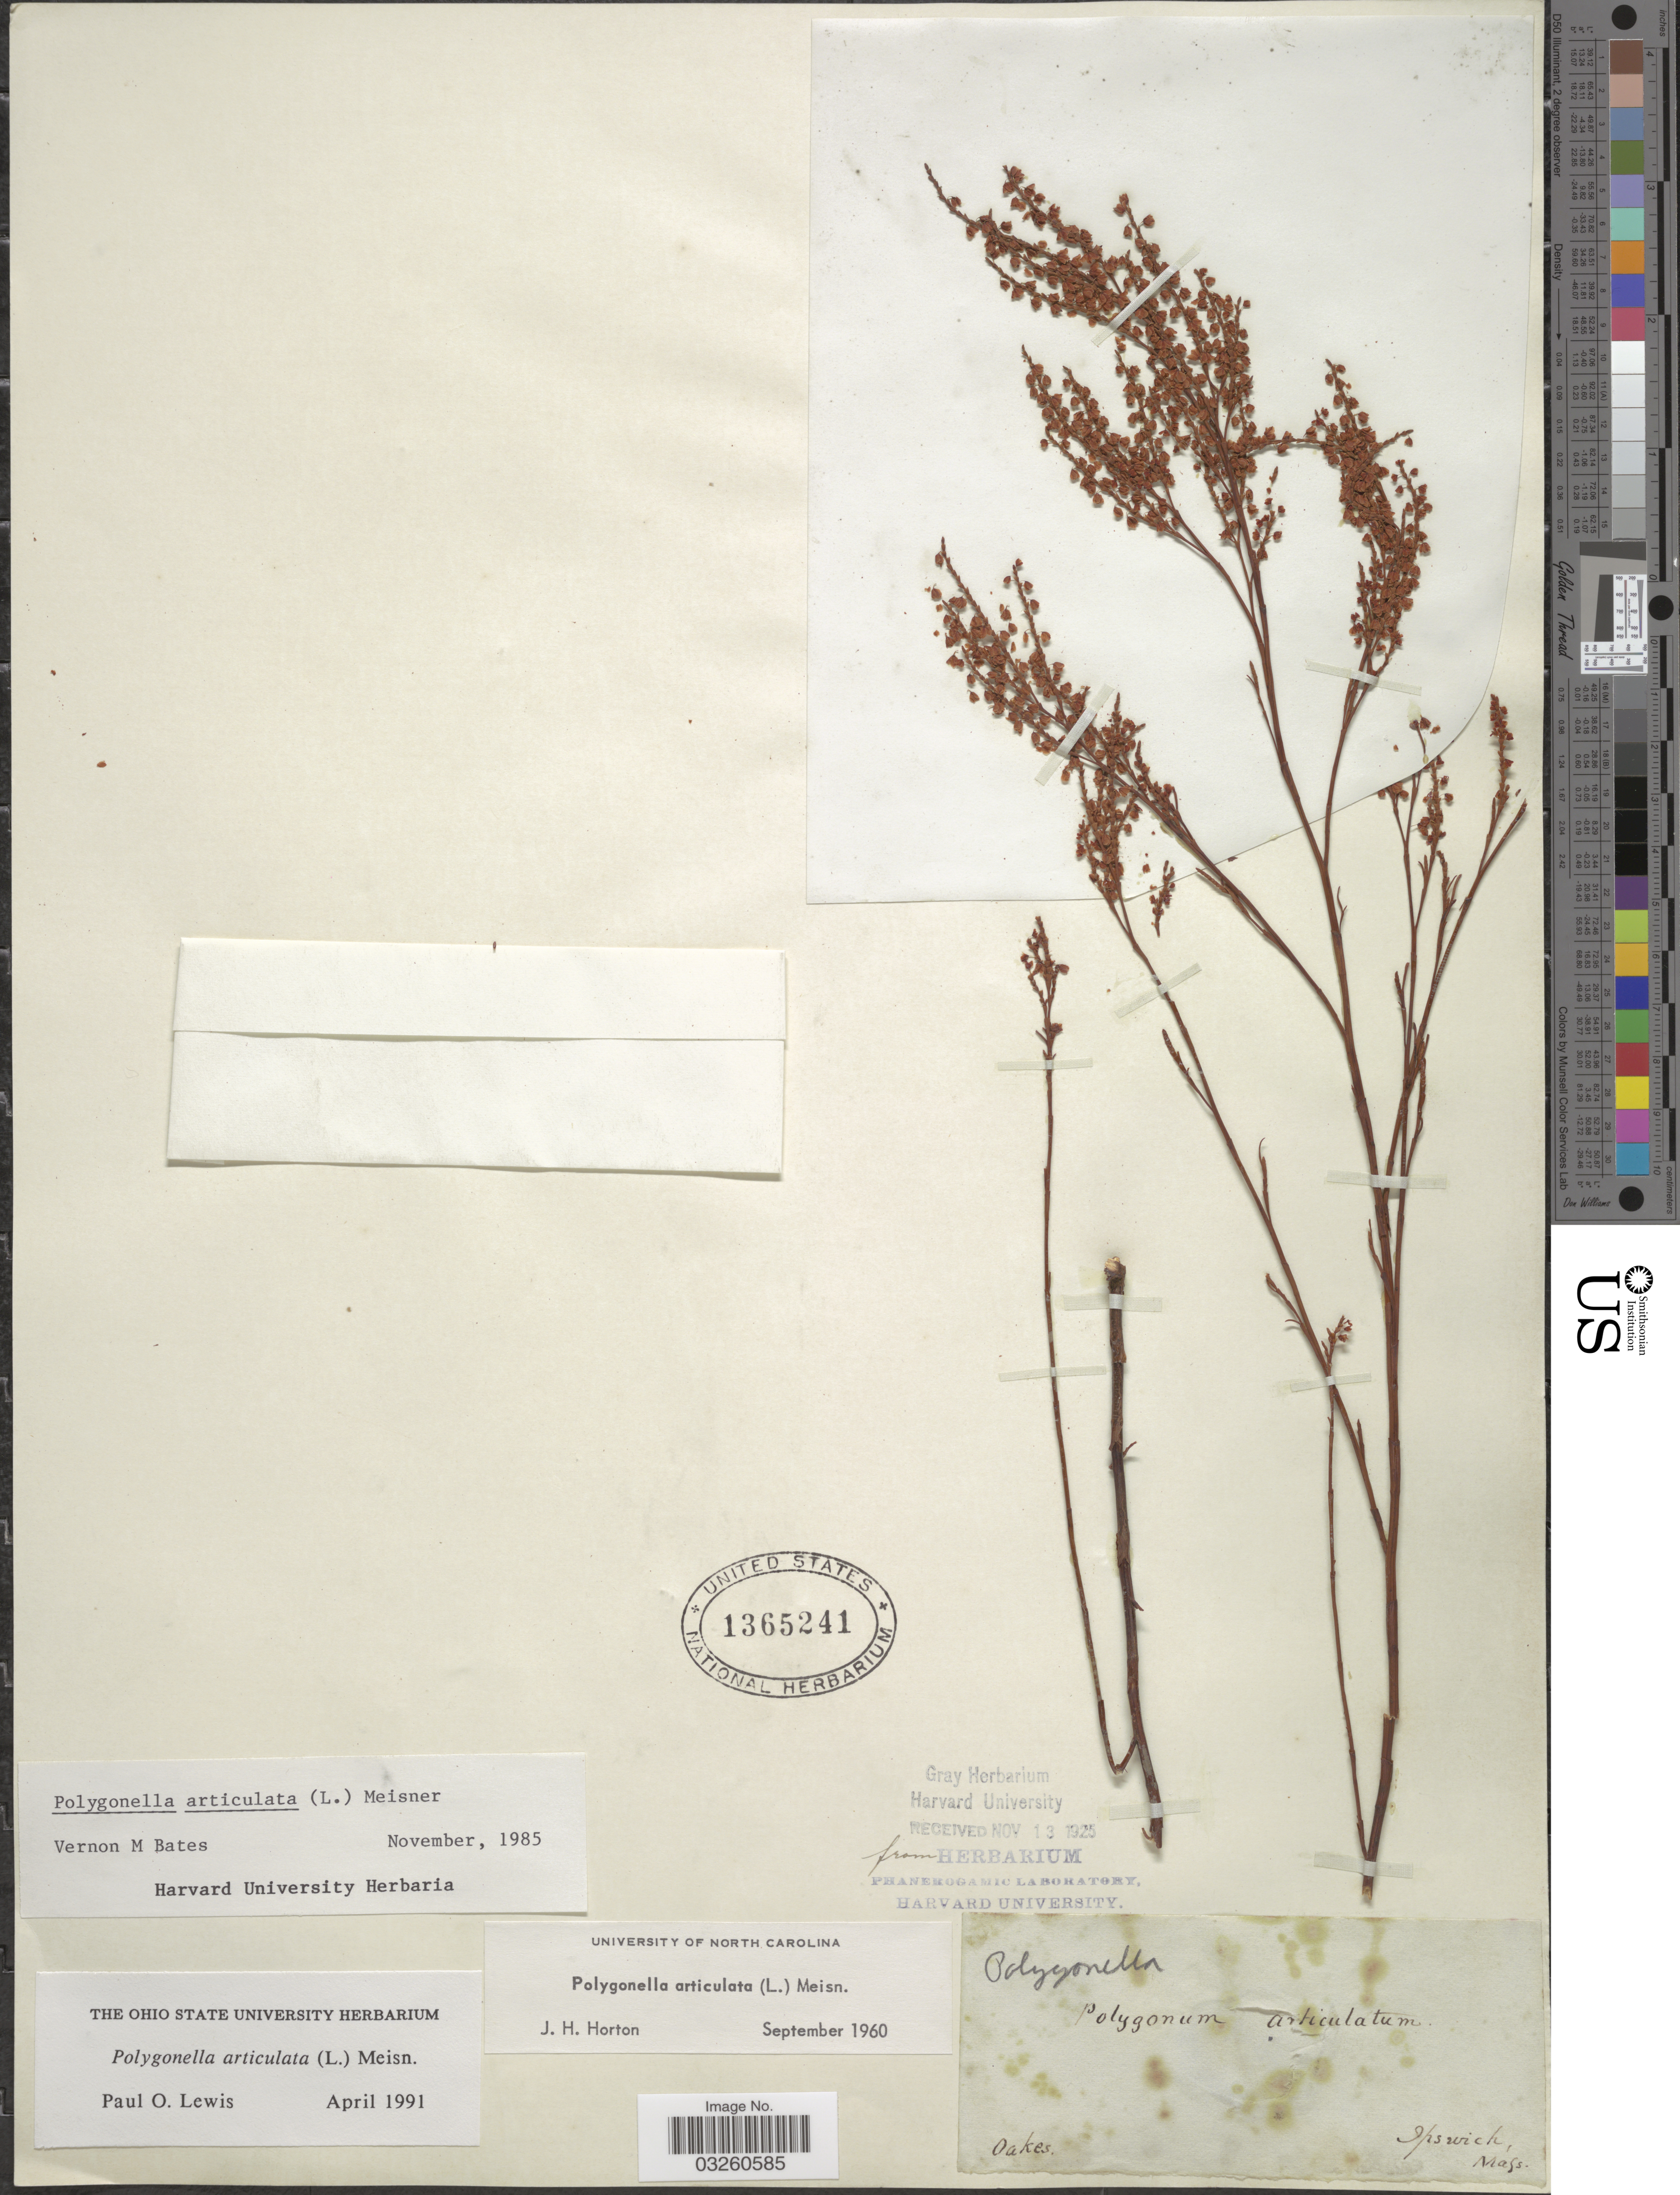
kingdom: Plantae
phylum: Tracheophyta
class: Magnoliopsida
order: Caryophyllales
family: Polygonaceae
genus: Polygonella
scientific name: Polygonella articulata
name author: (L.) Meisn.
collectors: -. Oakes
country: United States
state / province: Massachusetts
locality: Ipswich.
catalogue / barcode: US 1365241